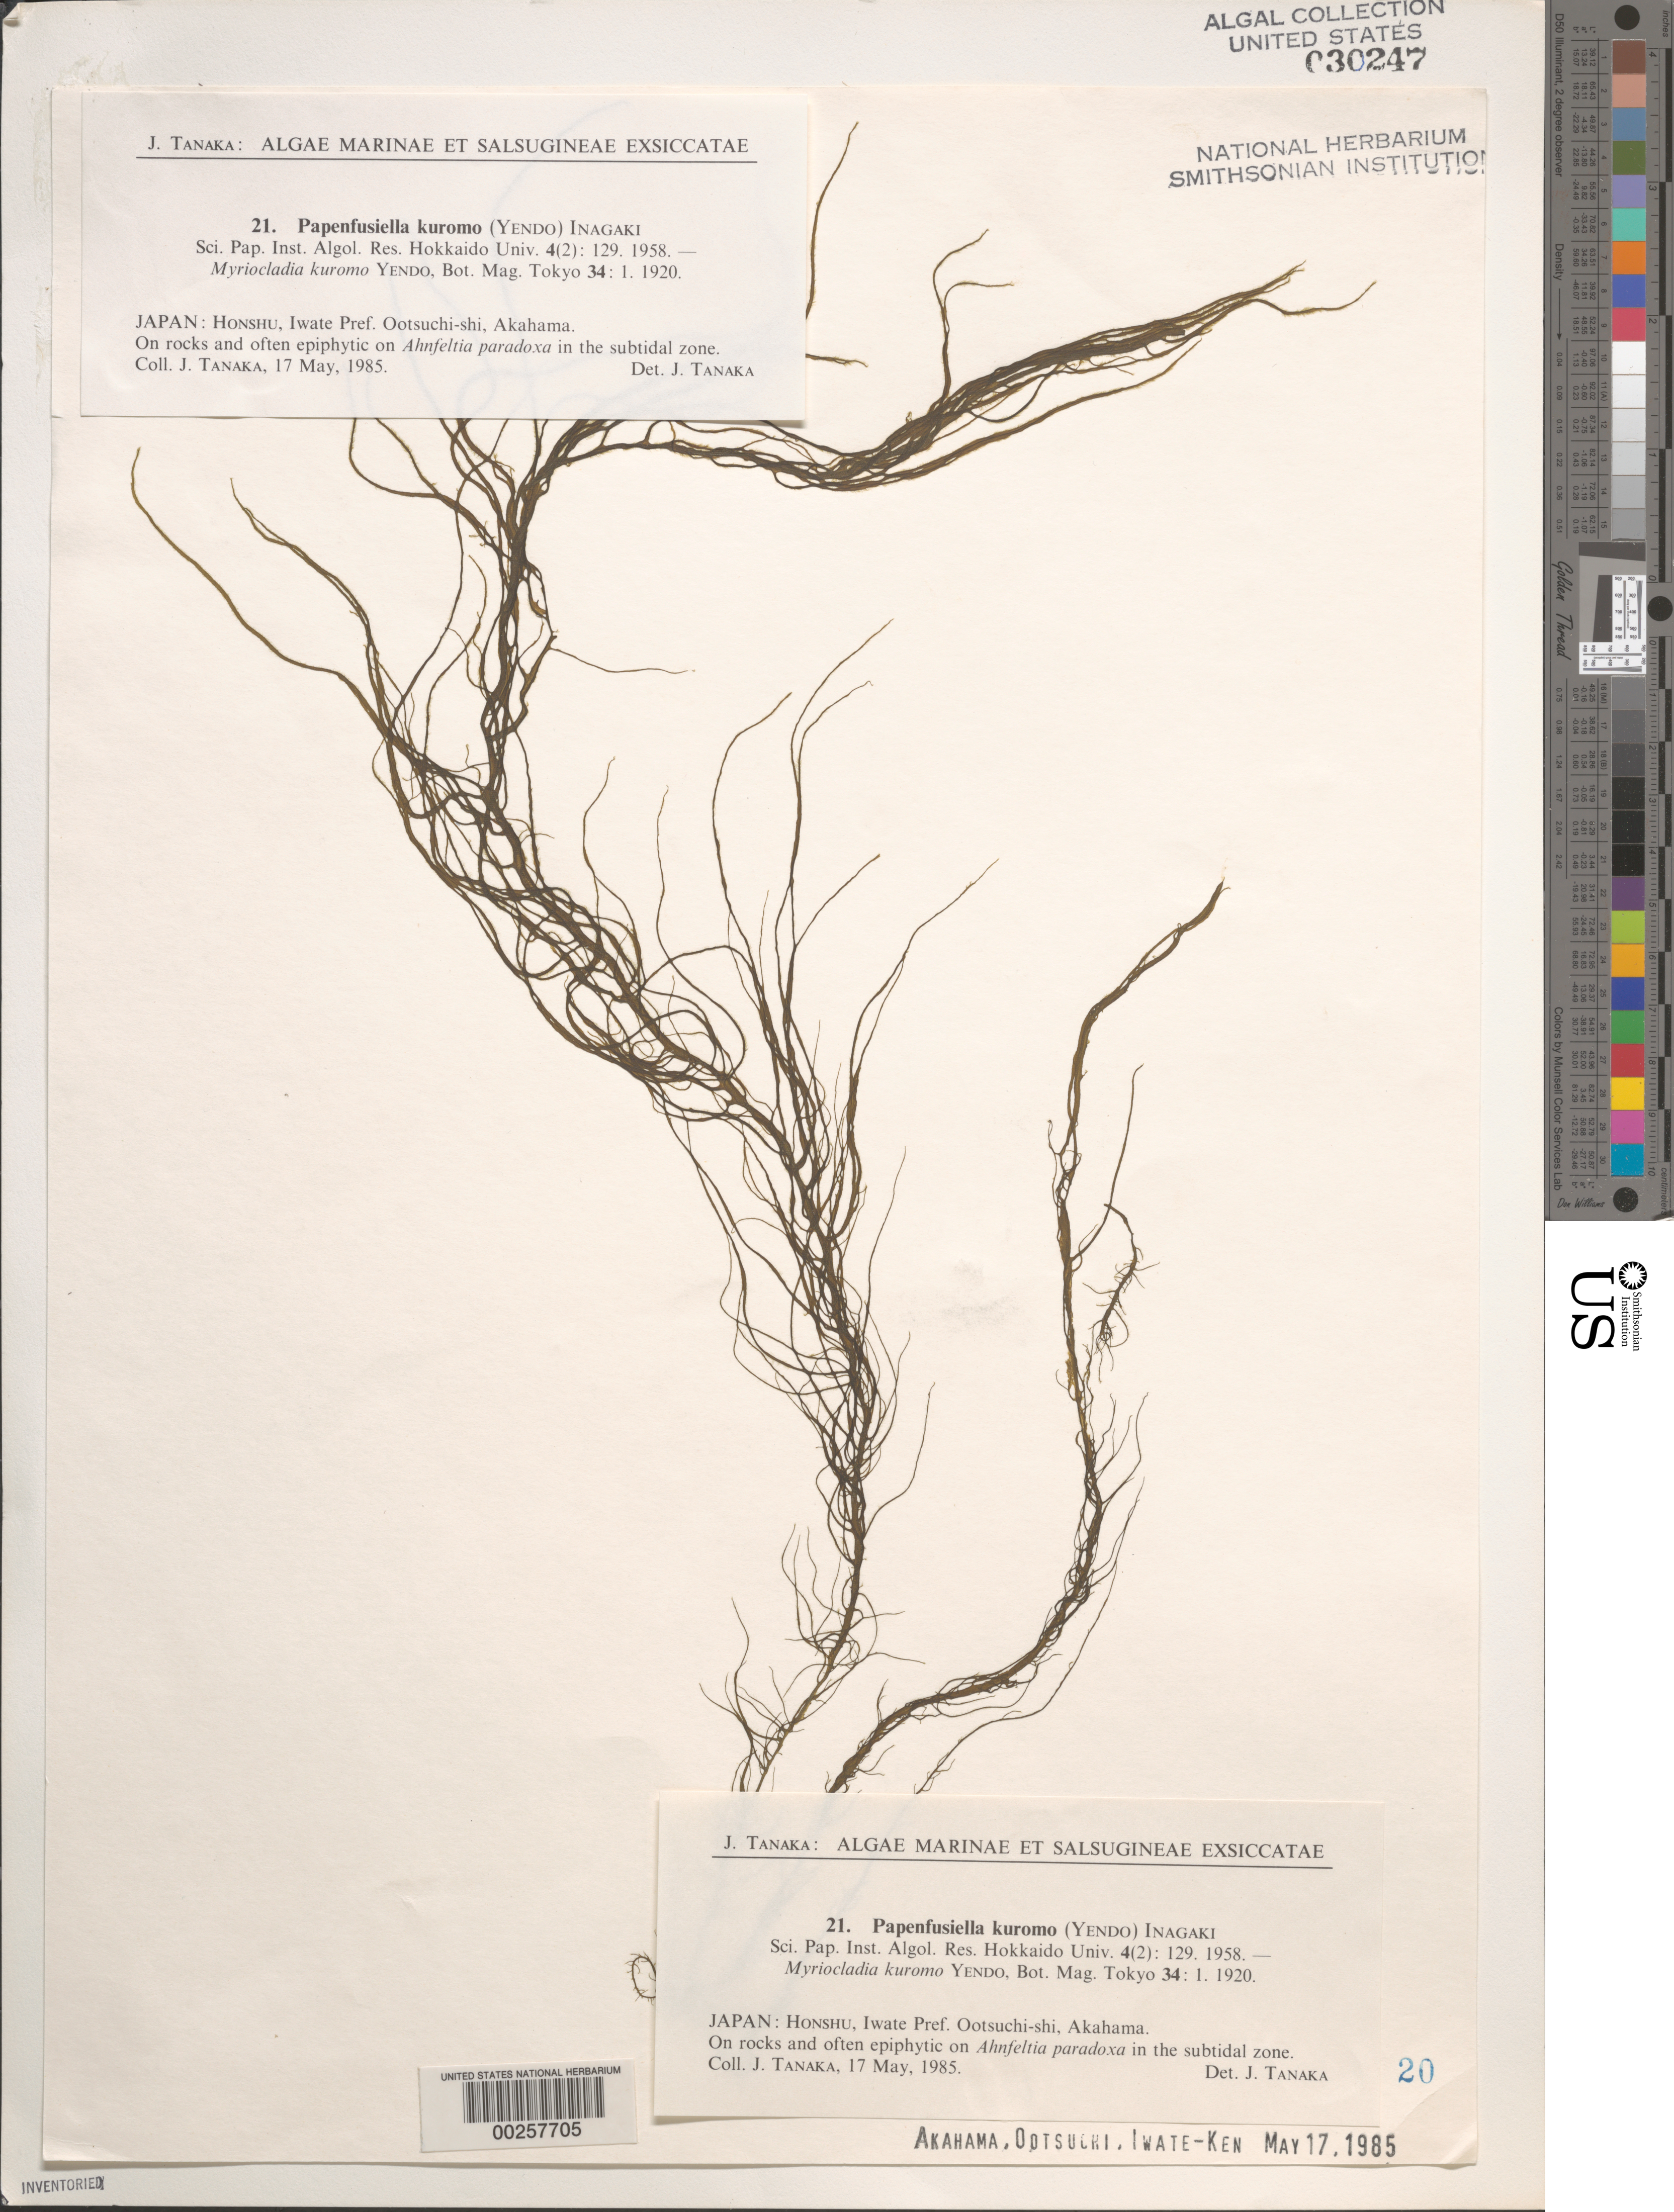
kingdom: Chromista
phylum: Ochrophyta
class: Phaeophyceae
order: Ectocarpales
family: Chordariaceae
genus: Papenfussiella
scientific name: Papenfussiella kuromo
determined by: Tanaka, J.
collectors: J. Tanaka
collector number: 21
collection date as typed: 17 May 1985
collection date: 1985-05-17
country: Japan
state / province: Iwate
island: Honshu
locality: Akahama, Ootsuchi-shi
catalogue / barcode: US 30247